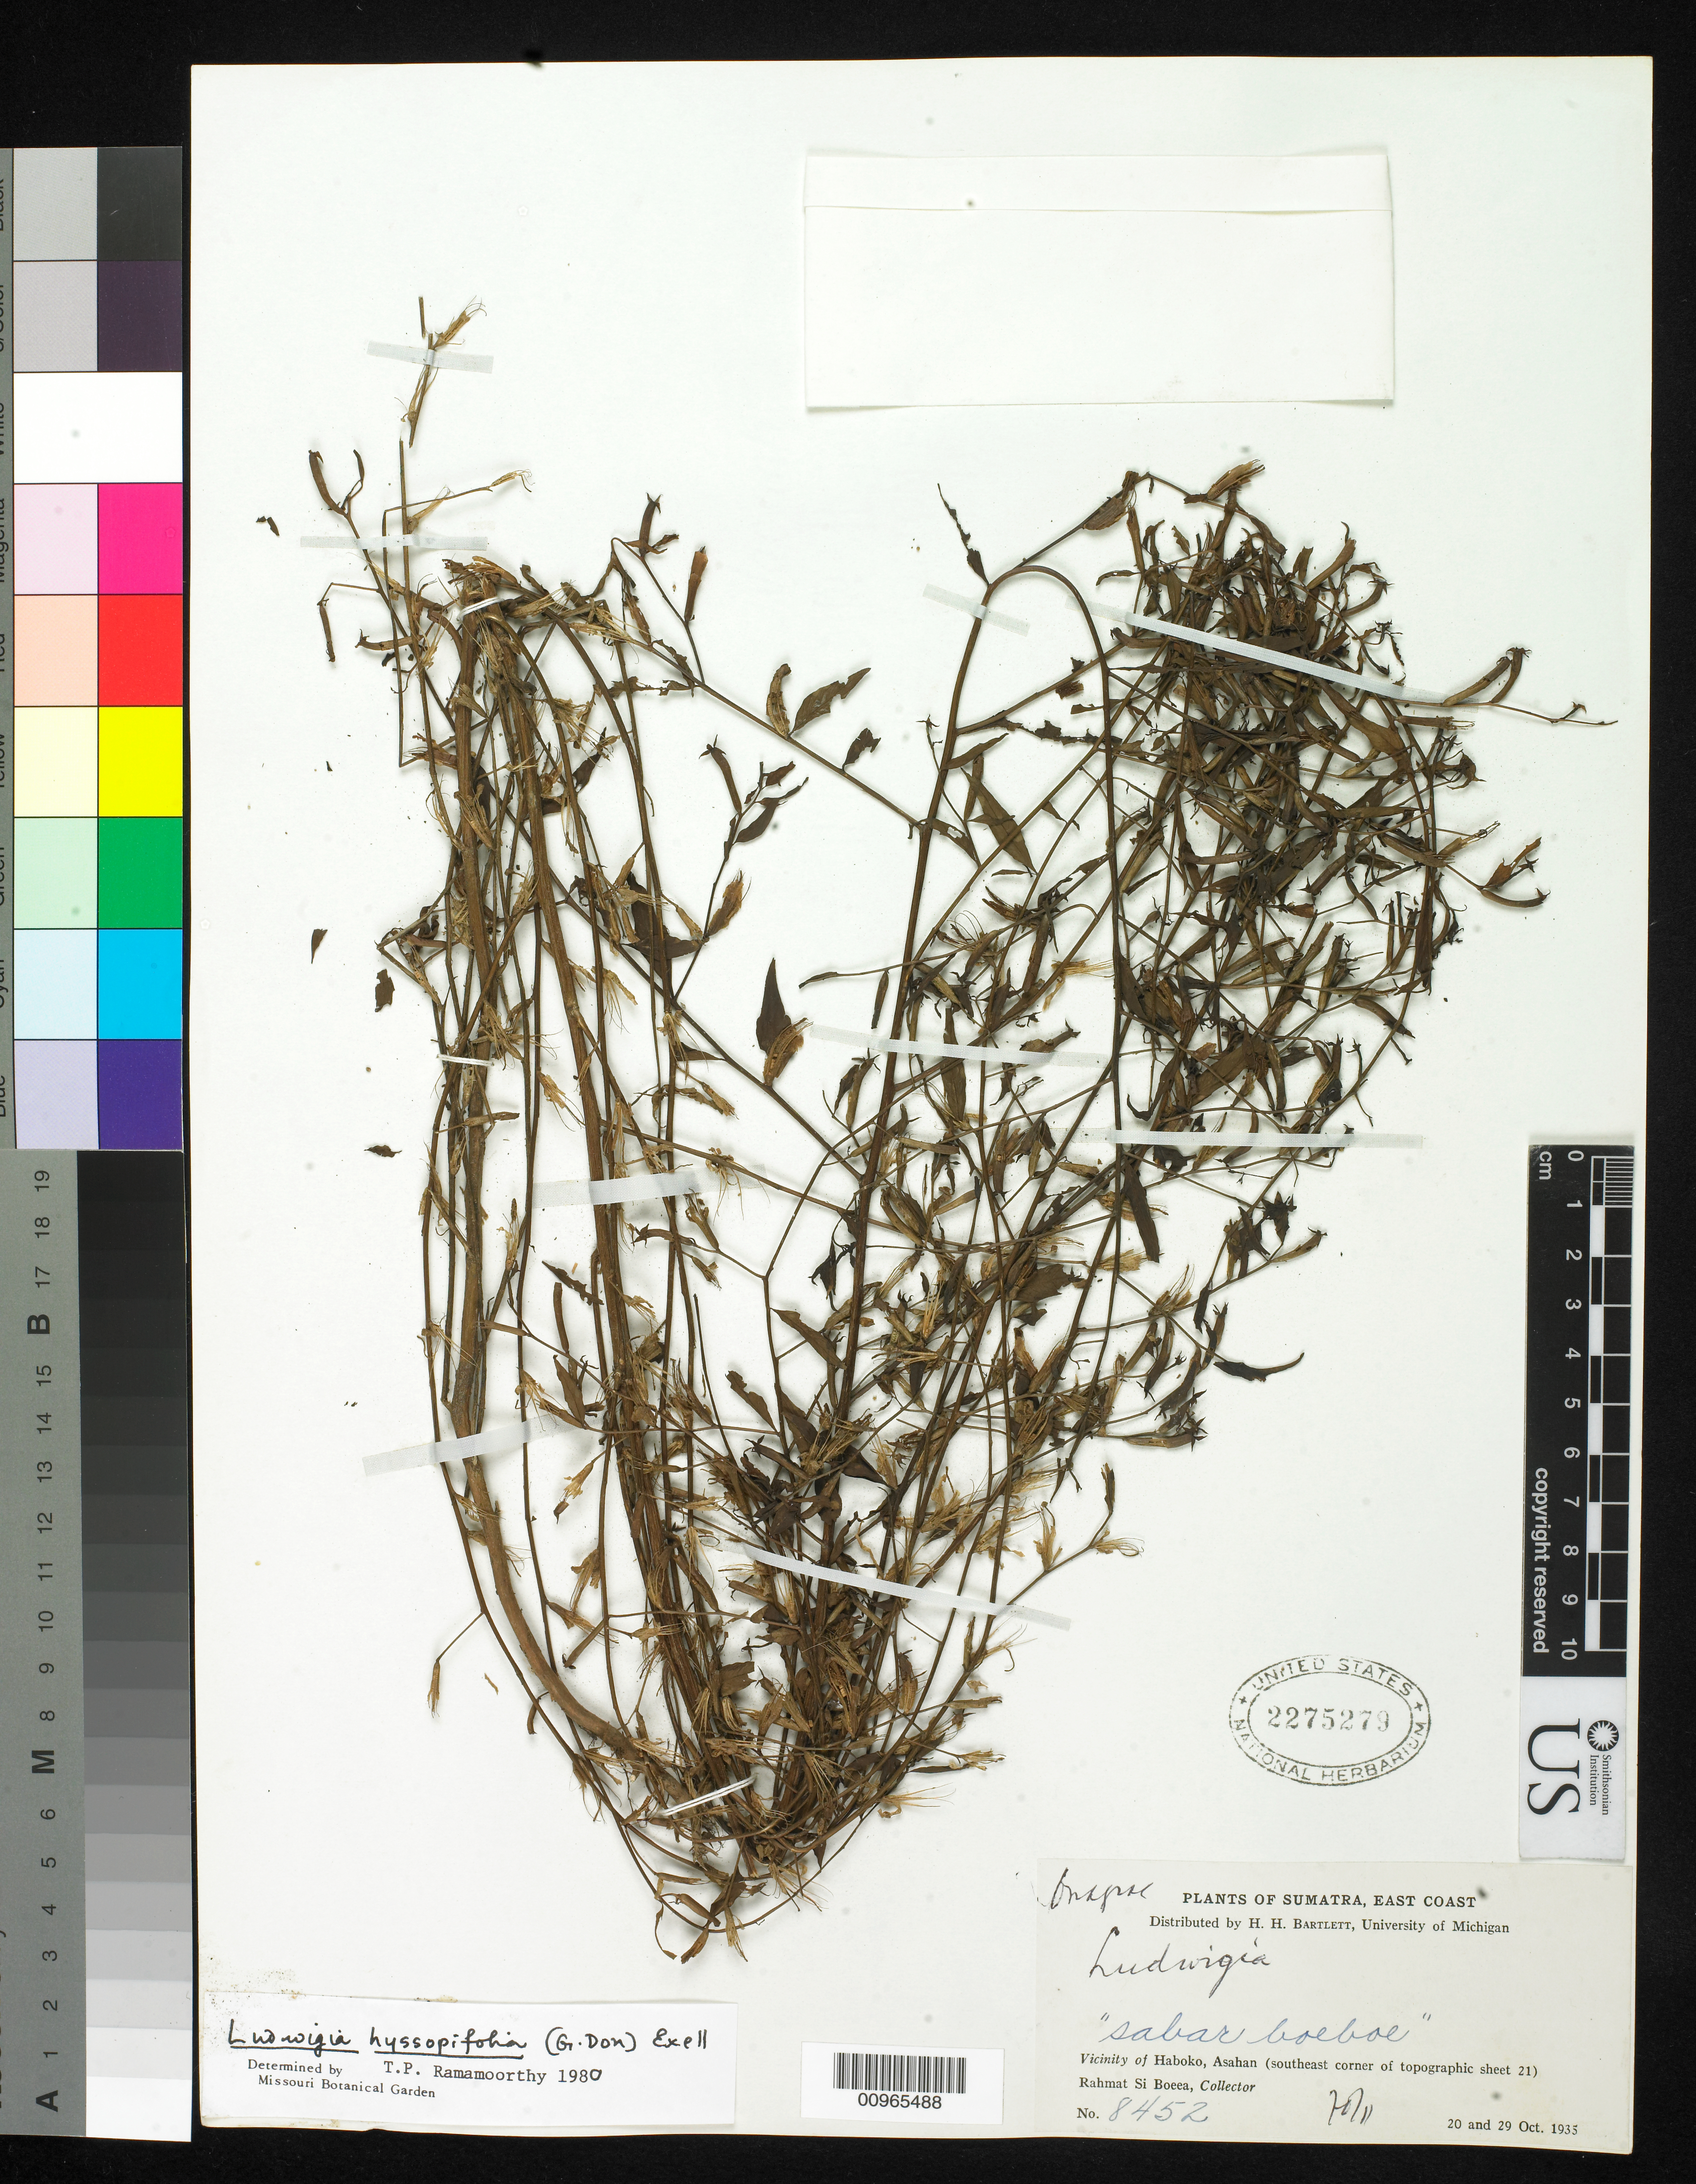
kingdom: Plantae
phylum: Tracheophyta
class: Magnoliopsida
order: Myrtales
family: Onagraceae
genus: Ludwigia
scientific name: Ludwigia hyssopifolia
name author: (G. Don) Exell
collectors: Rahmat Si Boeea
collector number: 8452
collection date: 1935-10-20,1935-10-29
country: Indonesia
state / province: Sumatra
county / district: Sumatera Utara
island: Sumatra I.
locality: (East Coast) Vicinity of Haboko, Asahan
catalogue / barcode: US 2275279